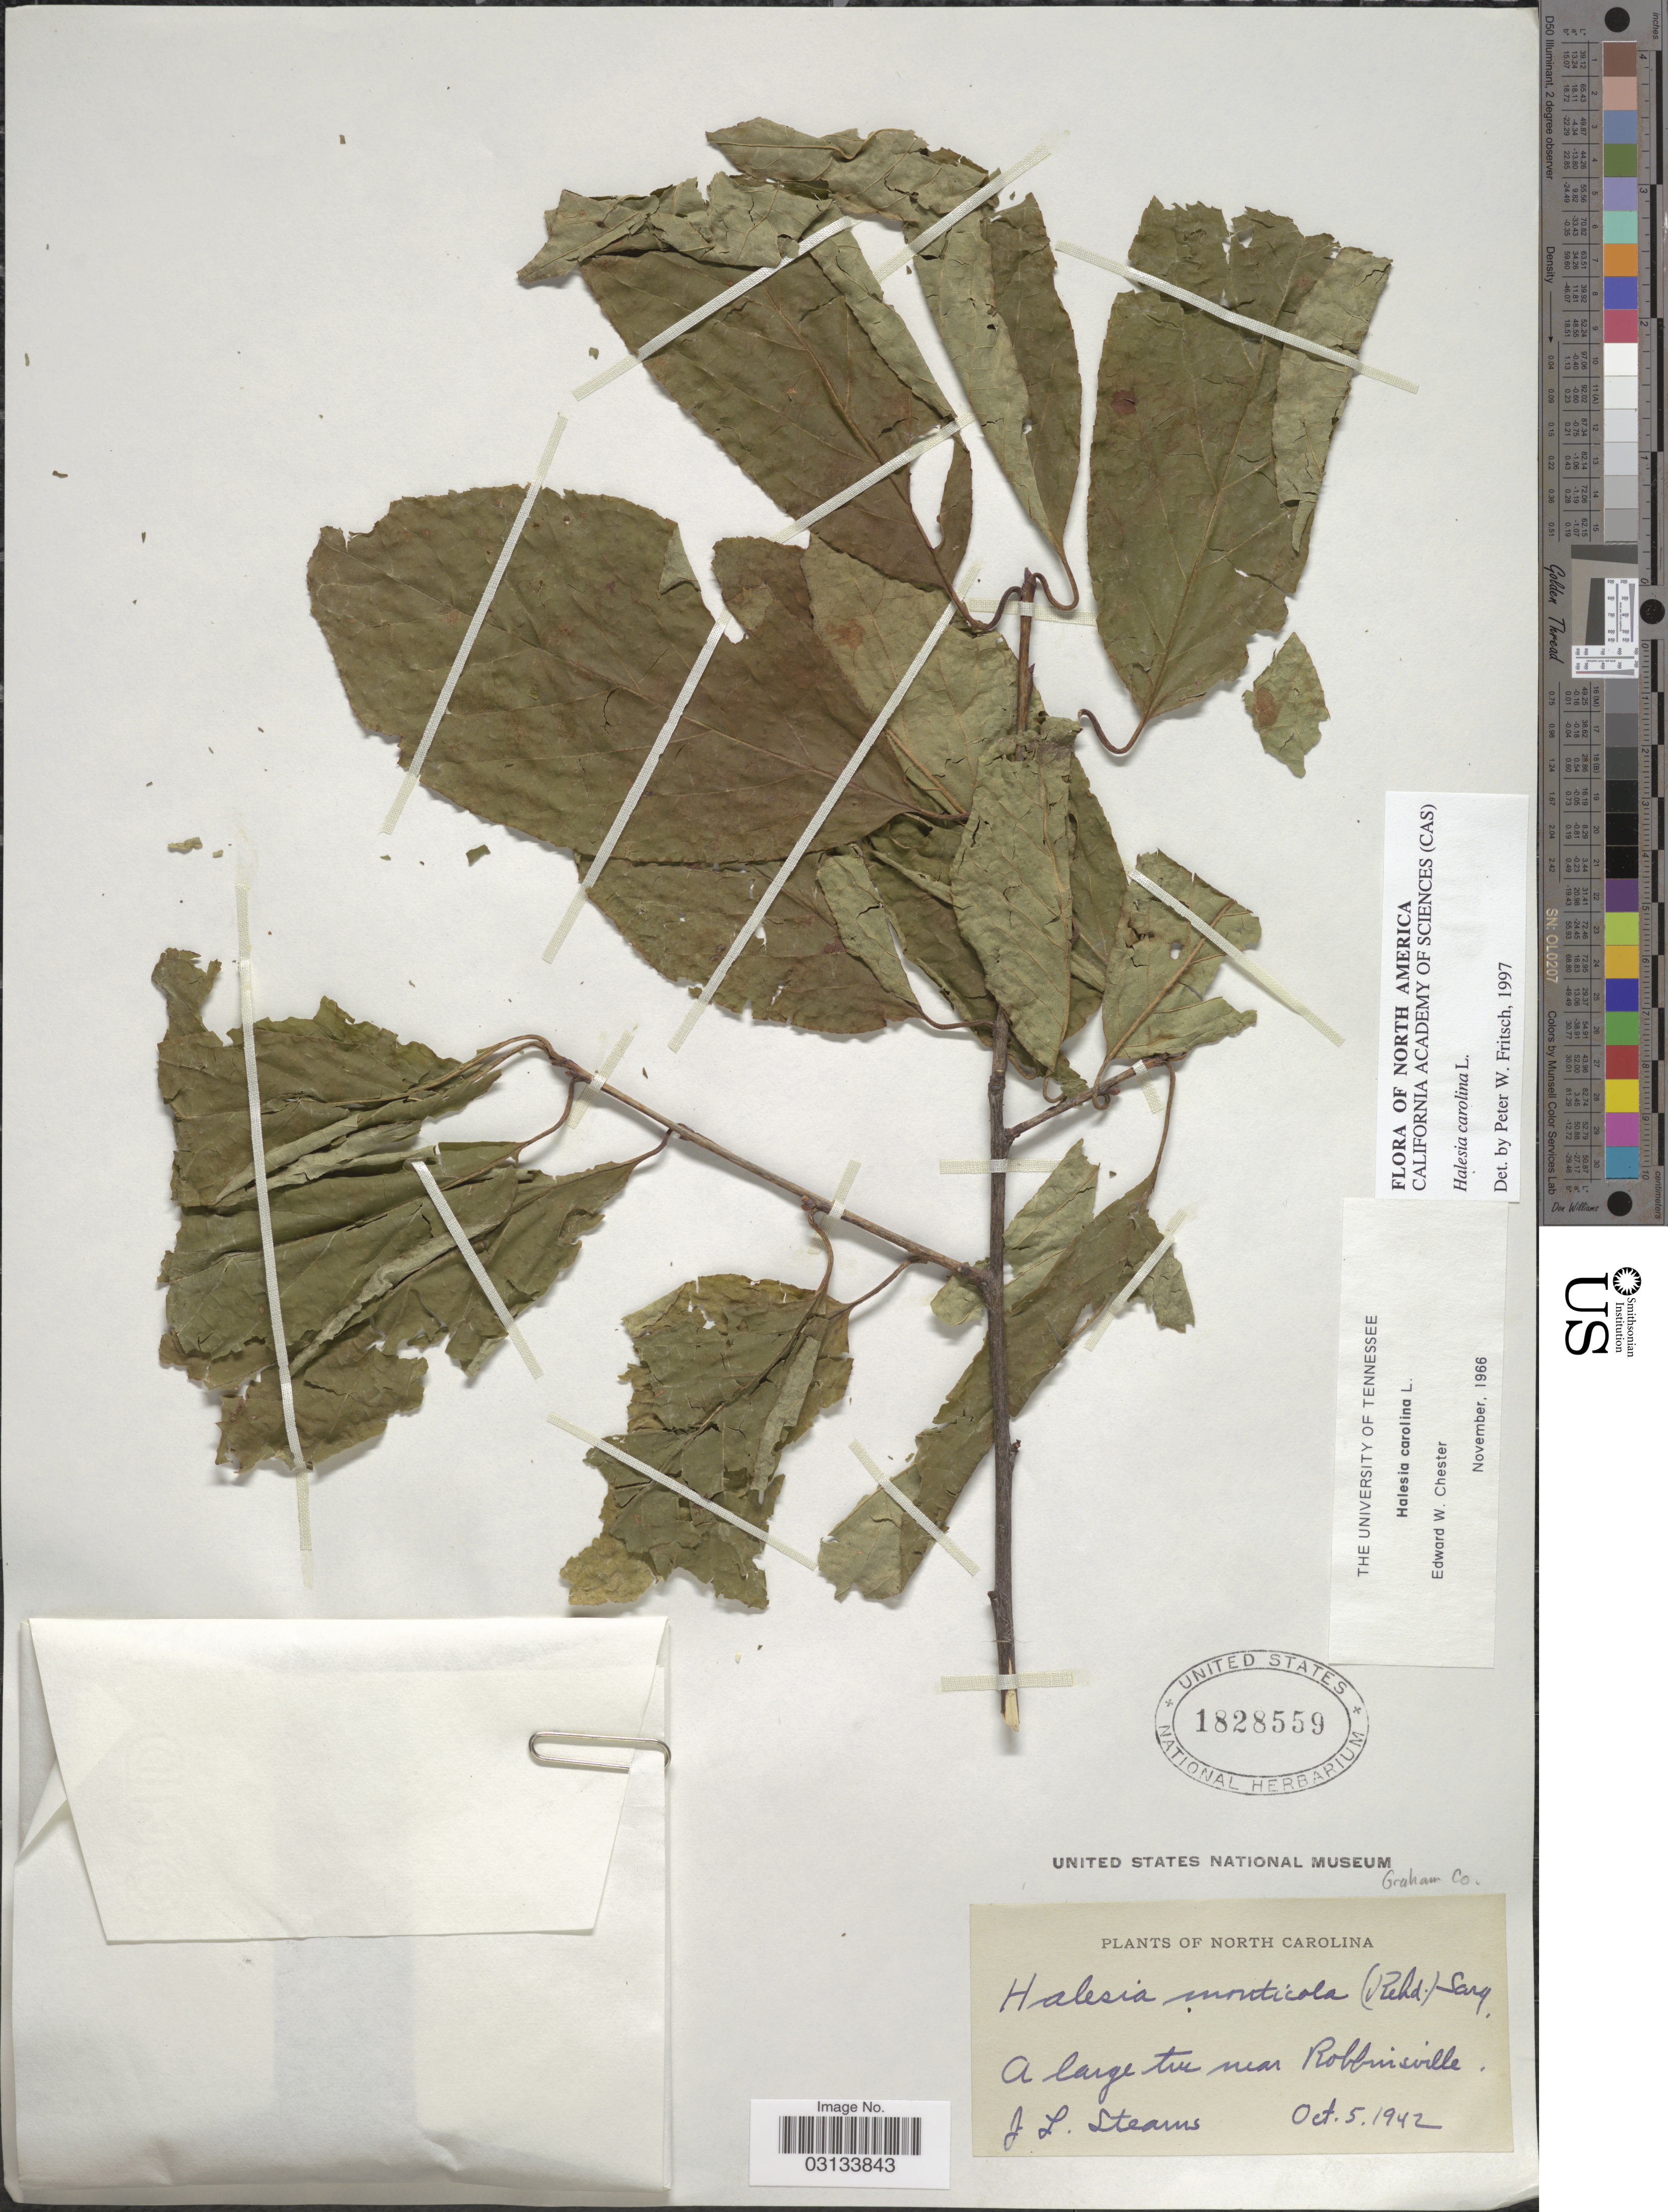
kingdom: Plantae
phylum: Tracheophyta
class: Magnoliopsida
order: Ericales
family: Styracaceae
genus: Halesia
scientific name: Halesia carolina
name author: L.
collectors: J. Stearns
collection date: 1942-10-05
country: United States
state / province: North Carolina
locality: Near Robbinsville. Graham Co.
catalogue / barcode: US 1828559